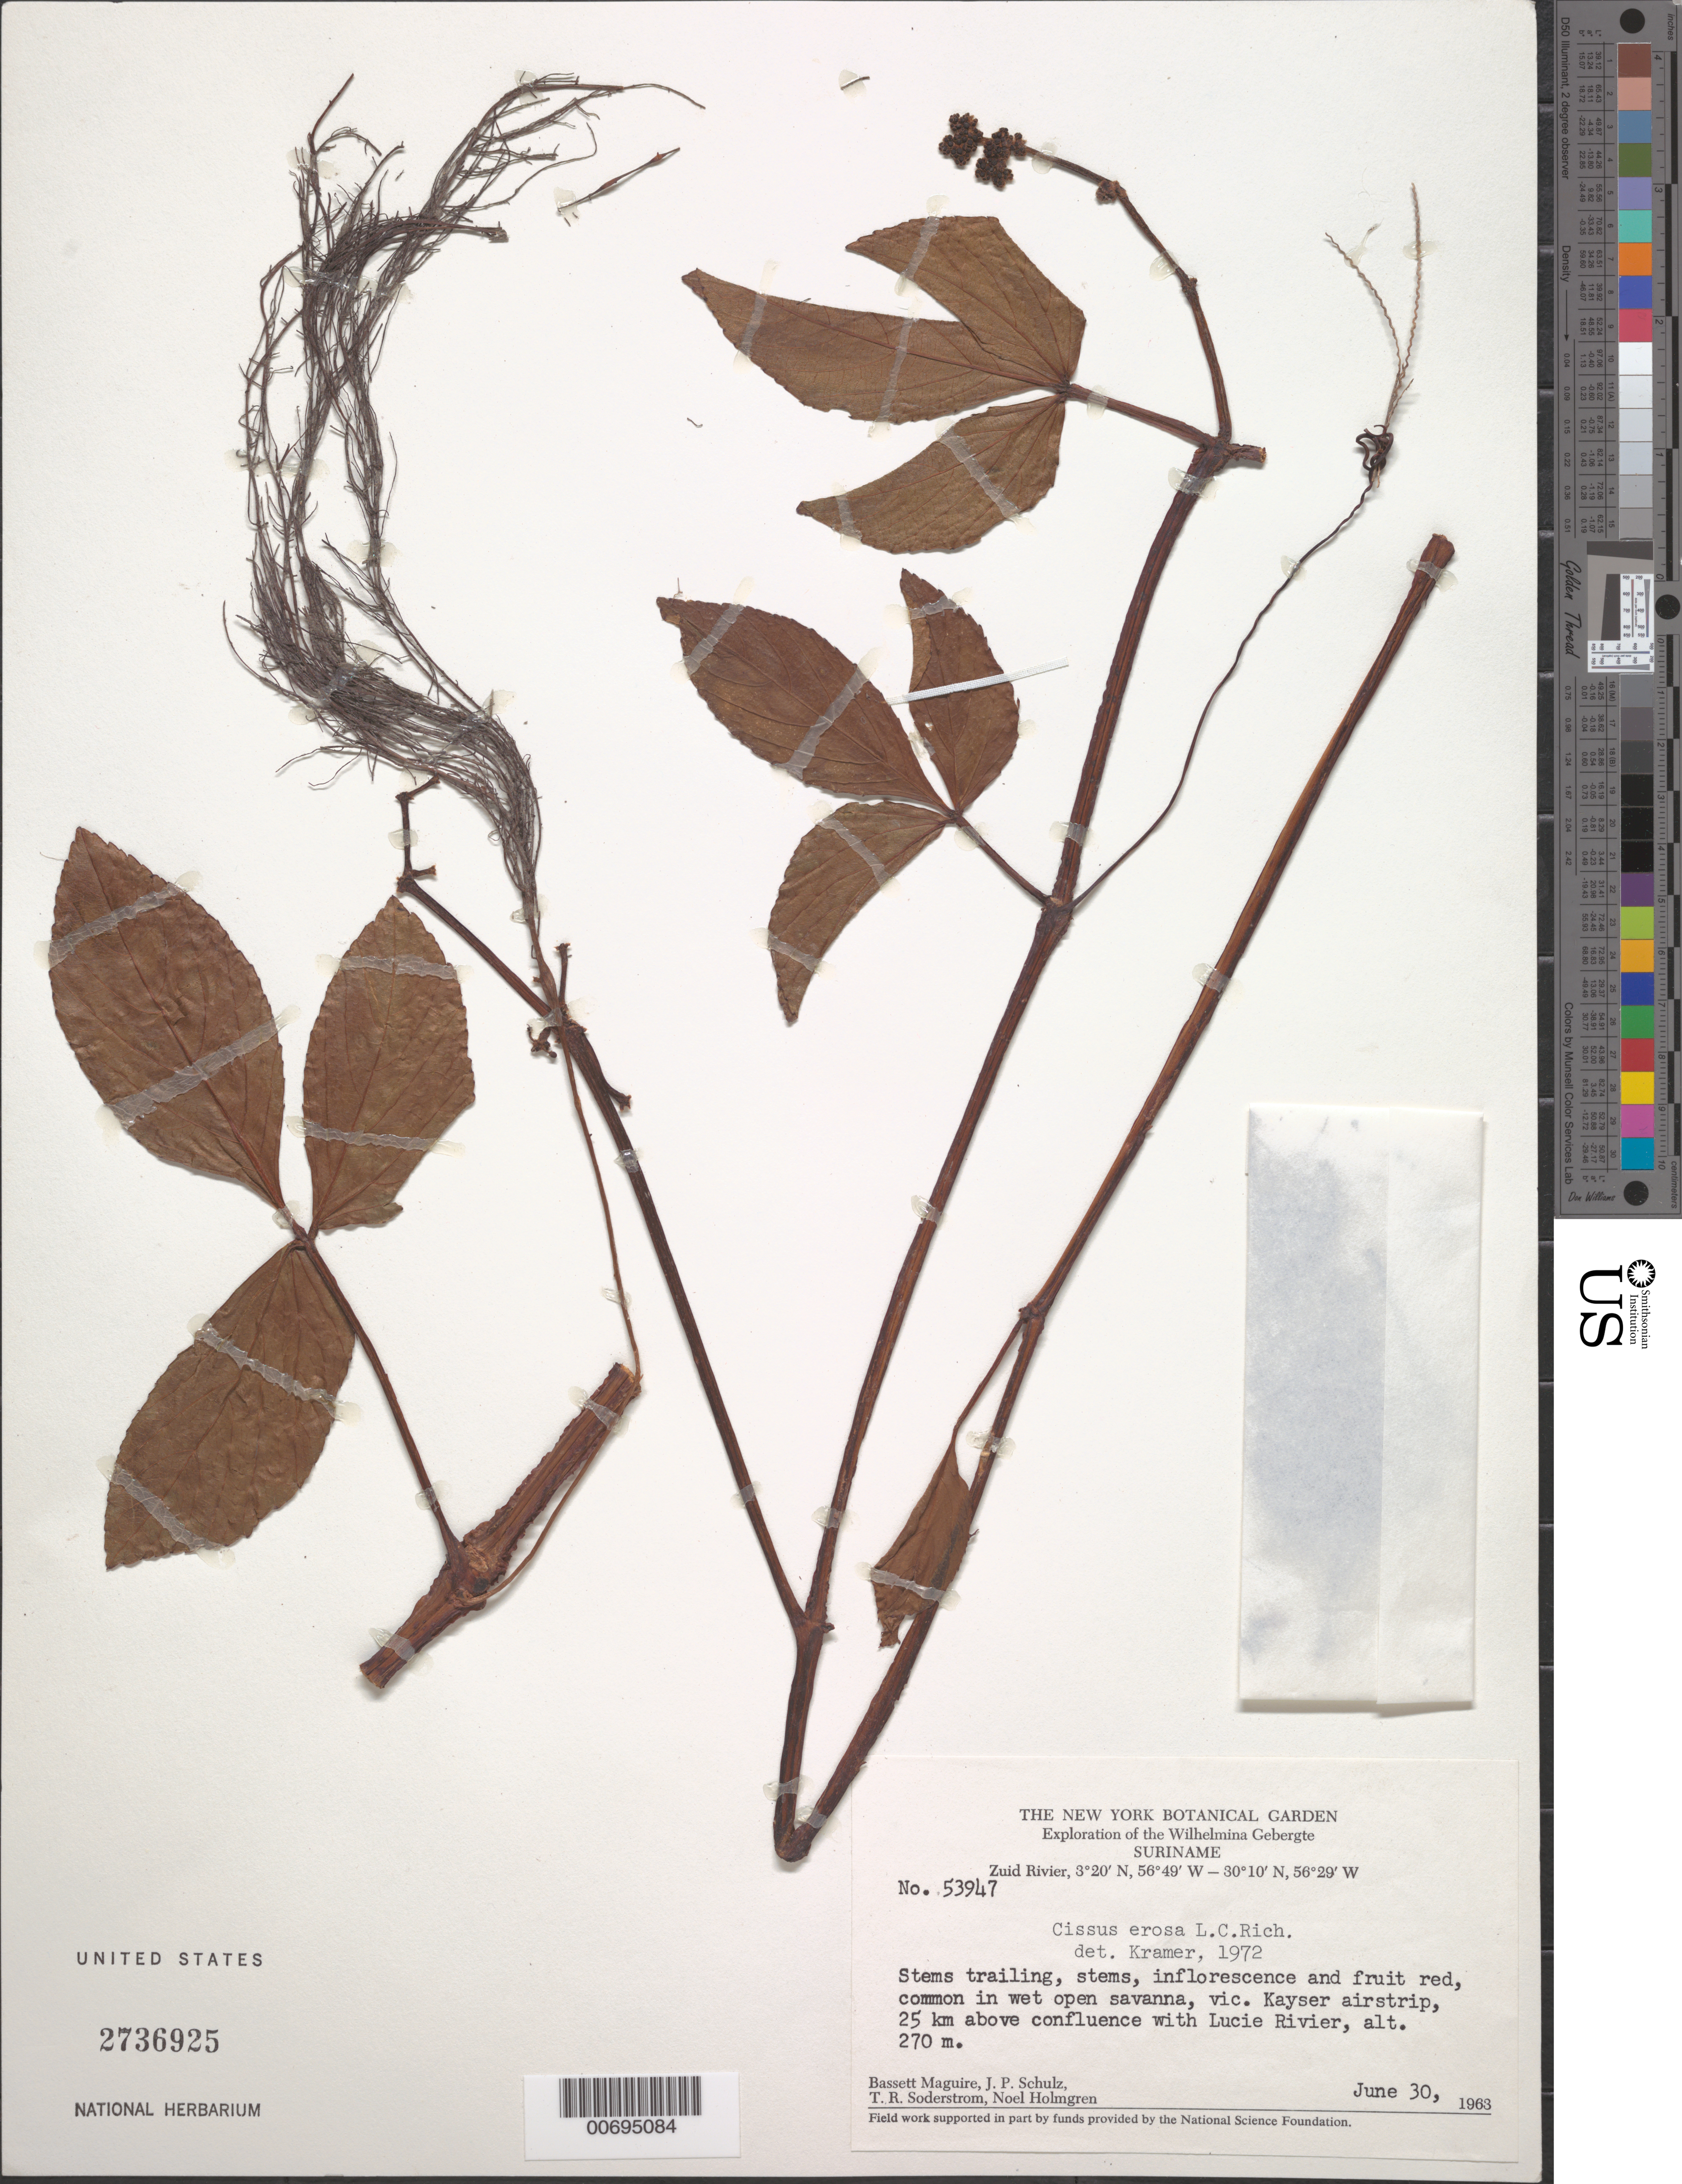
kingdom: Plantae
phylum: Tracheophyta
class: Magnoliopsida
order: Vitales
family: Vitaceae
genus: Cissus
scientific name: Cissus erosa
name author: Rich.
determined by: Kramer, K. U.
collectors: B. Maguire, J. P. Schulz, T. R. Soderstrom & N. H. Holmgren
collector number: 53947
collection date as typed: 30-Jun-63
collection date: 1963-06-30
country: Suriname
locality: Kayser Airstrip, Zuid R., 45 km above confl. with Lucie R., Wilhelmina Gebergte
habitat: Wet open savanna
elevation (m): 270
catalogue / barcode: US 2736925